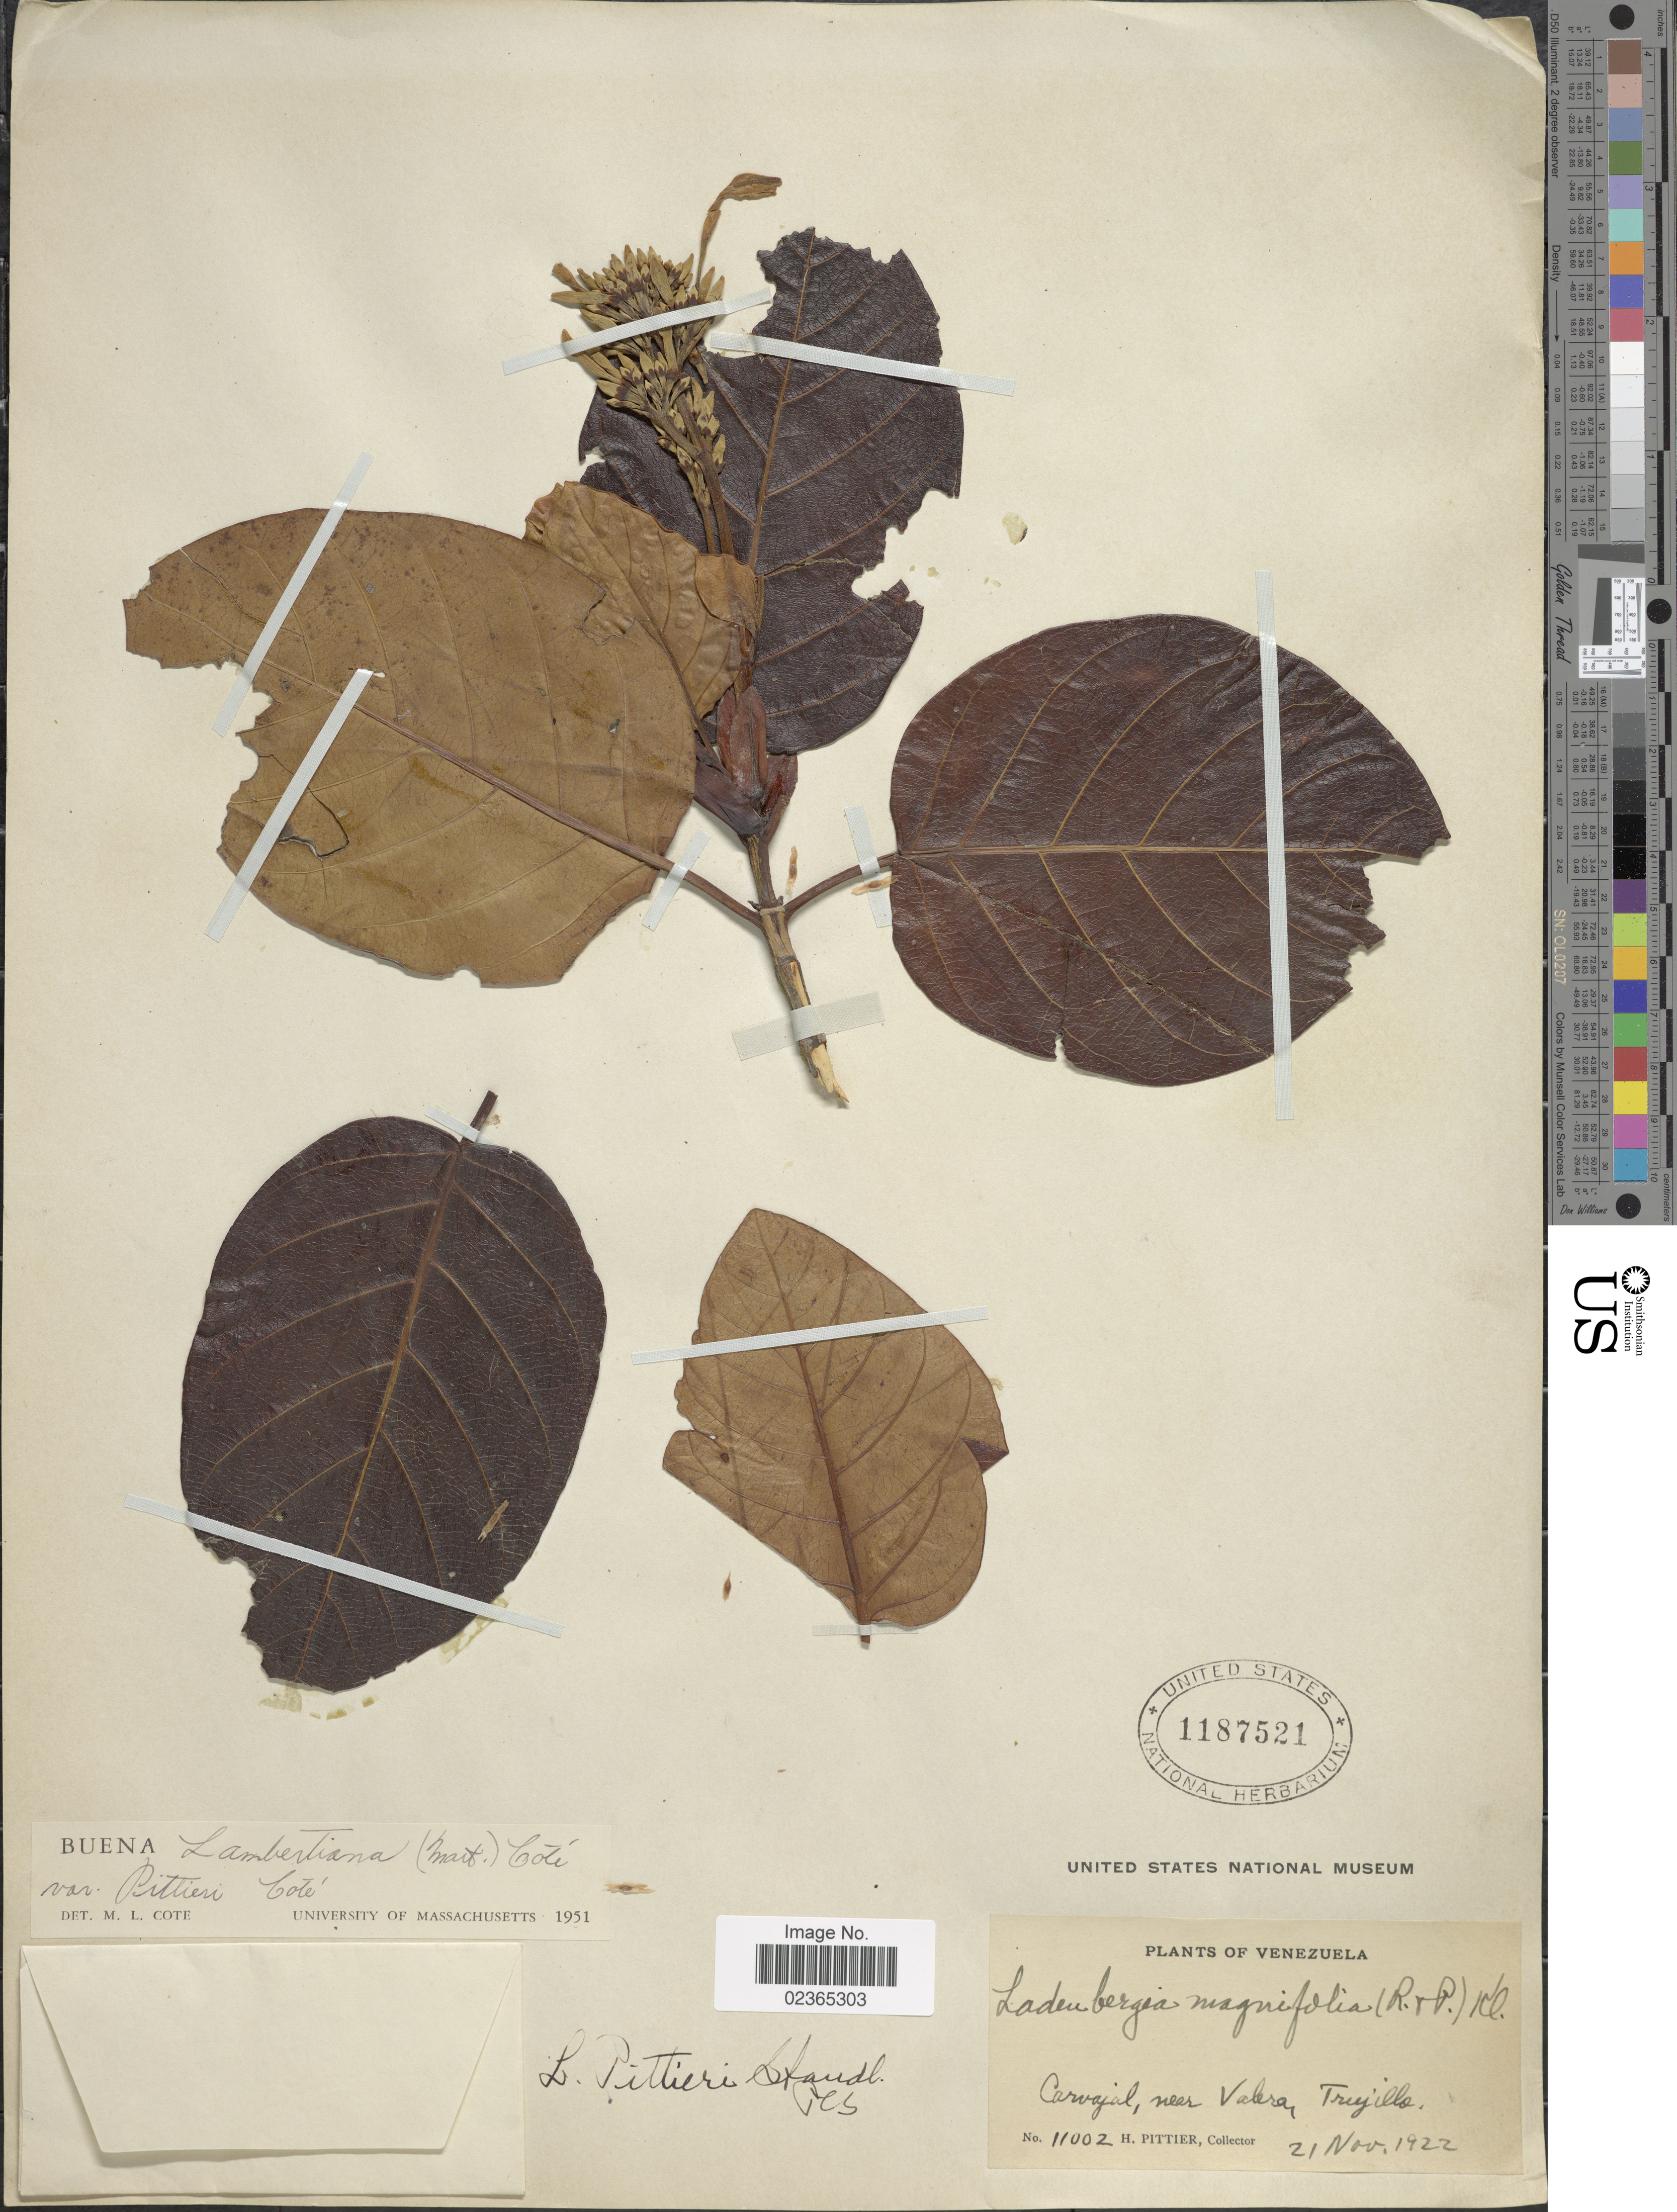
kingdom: Plantae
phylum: Tracheophyta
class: Magnoliopsida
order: Gentianales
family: Rubiaceae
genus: Ladenbergia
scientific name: Ladenbergia lambertiana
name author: (A. Braun ex Mart.) Klotzsch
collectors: H. F. Pittier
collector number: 11002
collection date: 1922-11-21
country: Venezuela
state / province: Trujillo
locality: Carvajal, near Valera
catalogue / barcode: US 1187521